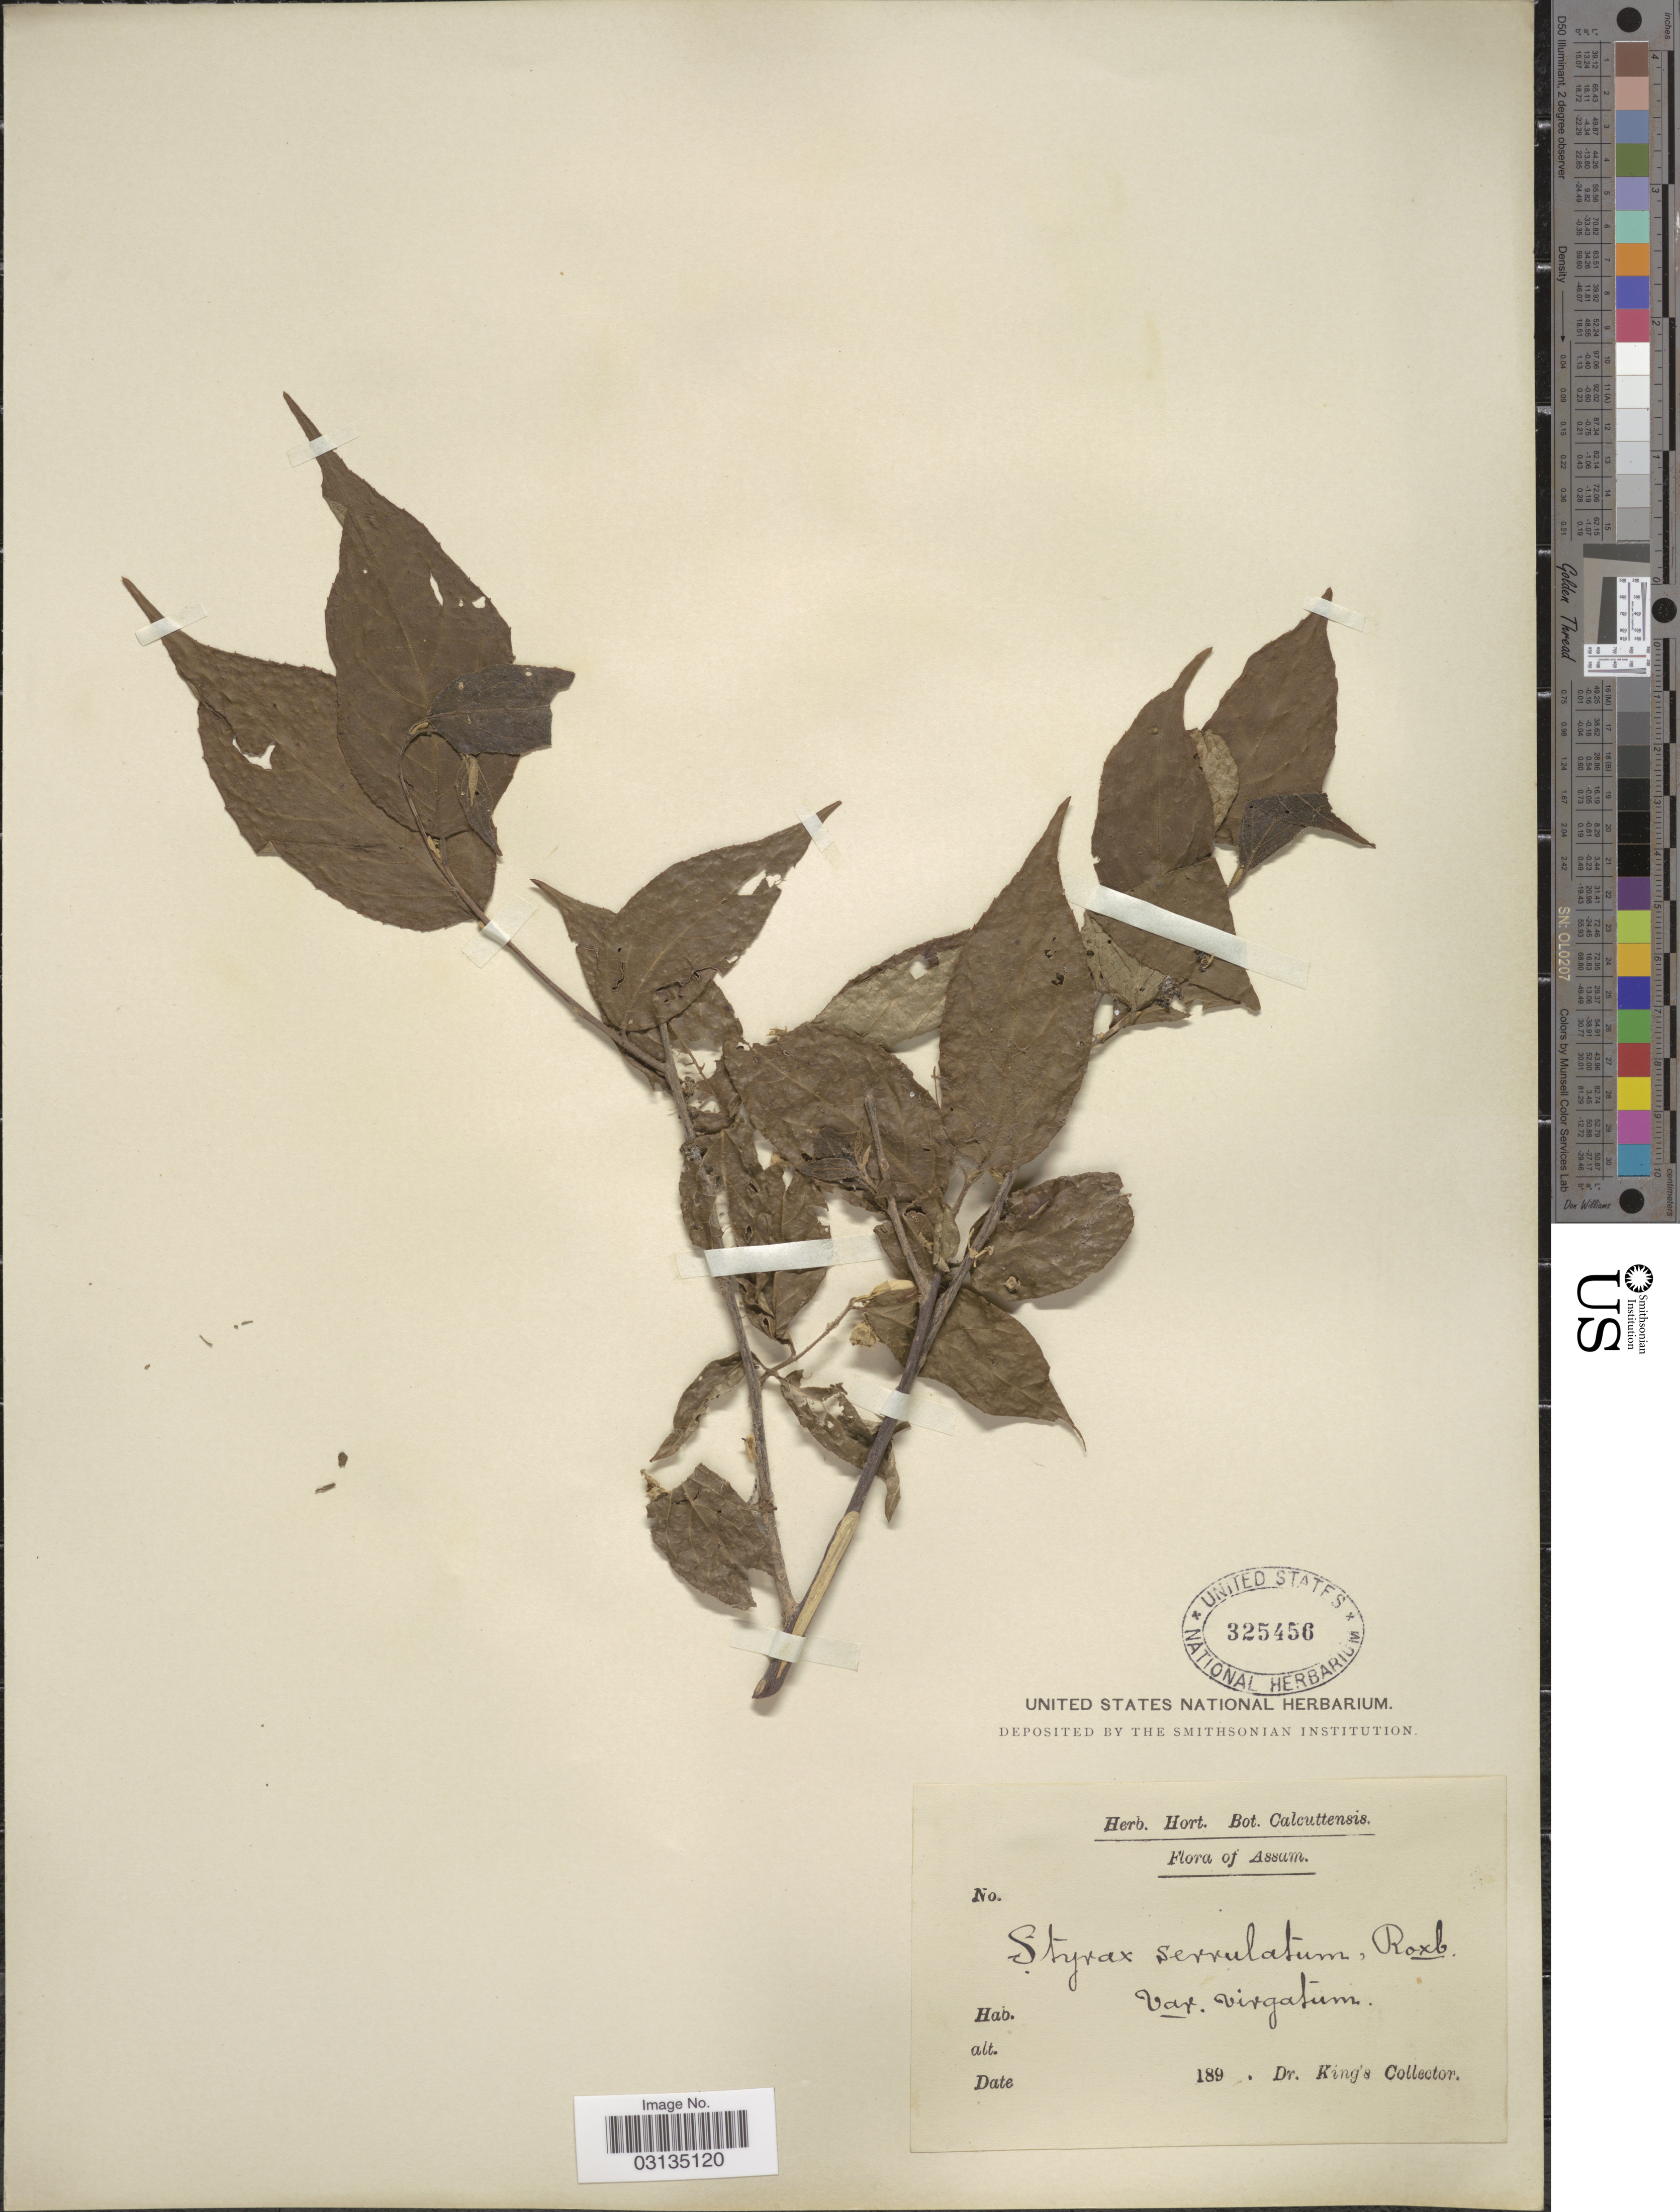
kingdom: Plantae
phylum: Tracheophyta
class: Magnoliopsida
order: Ericales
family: Styracaceae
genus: Styrax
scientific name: Styrax serrulatus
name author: Roxb.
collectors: Dr. King's collector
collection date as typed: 189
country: India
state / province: Assam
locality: Assam.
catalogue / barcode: US 325456